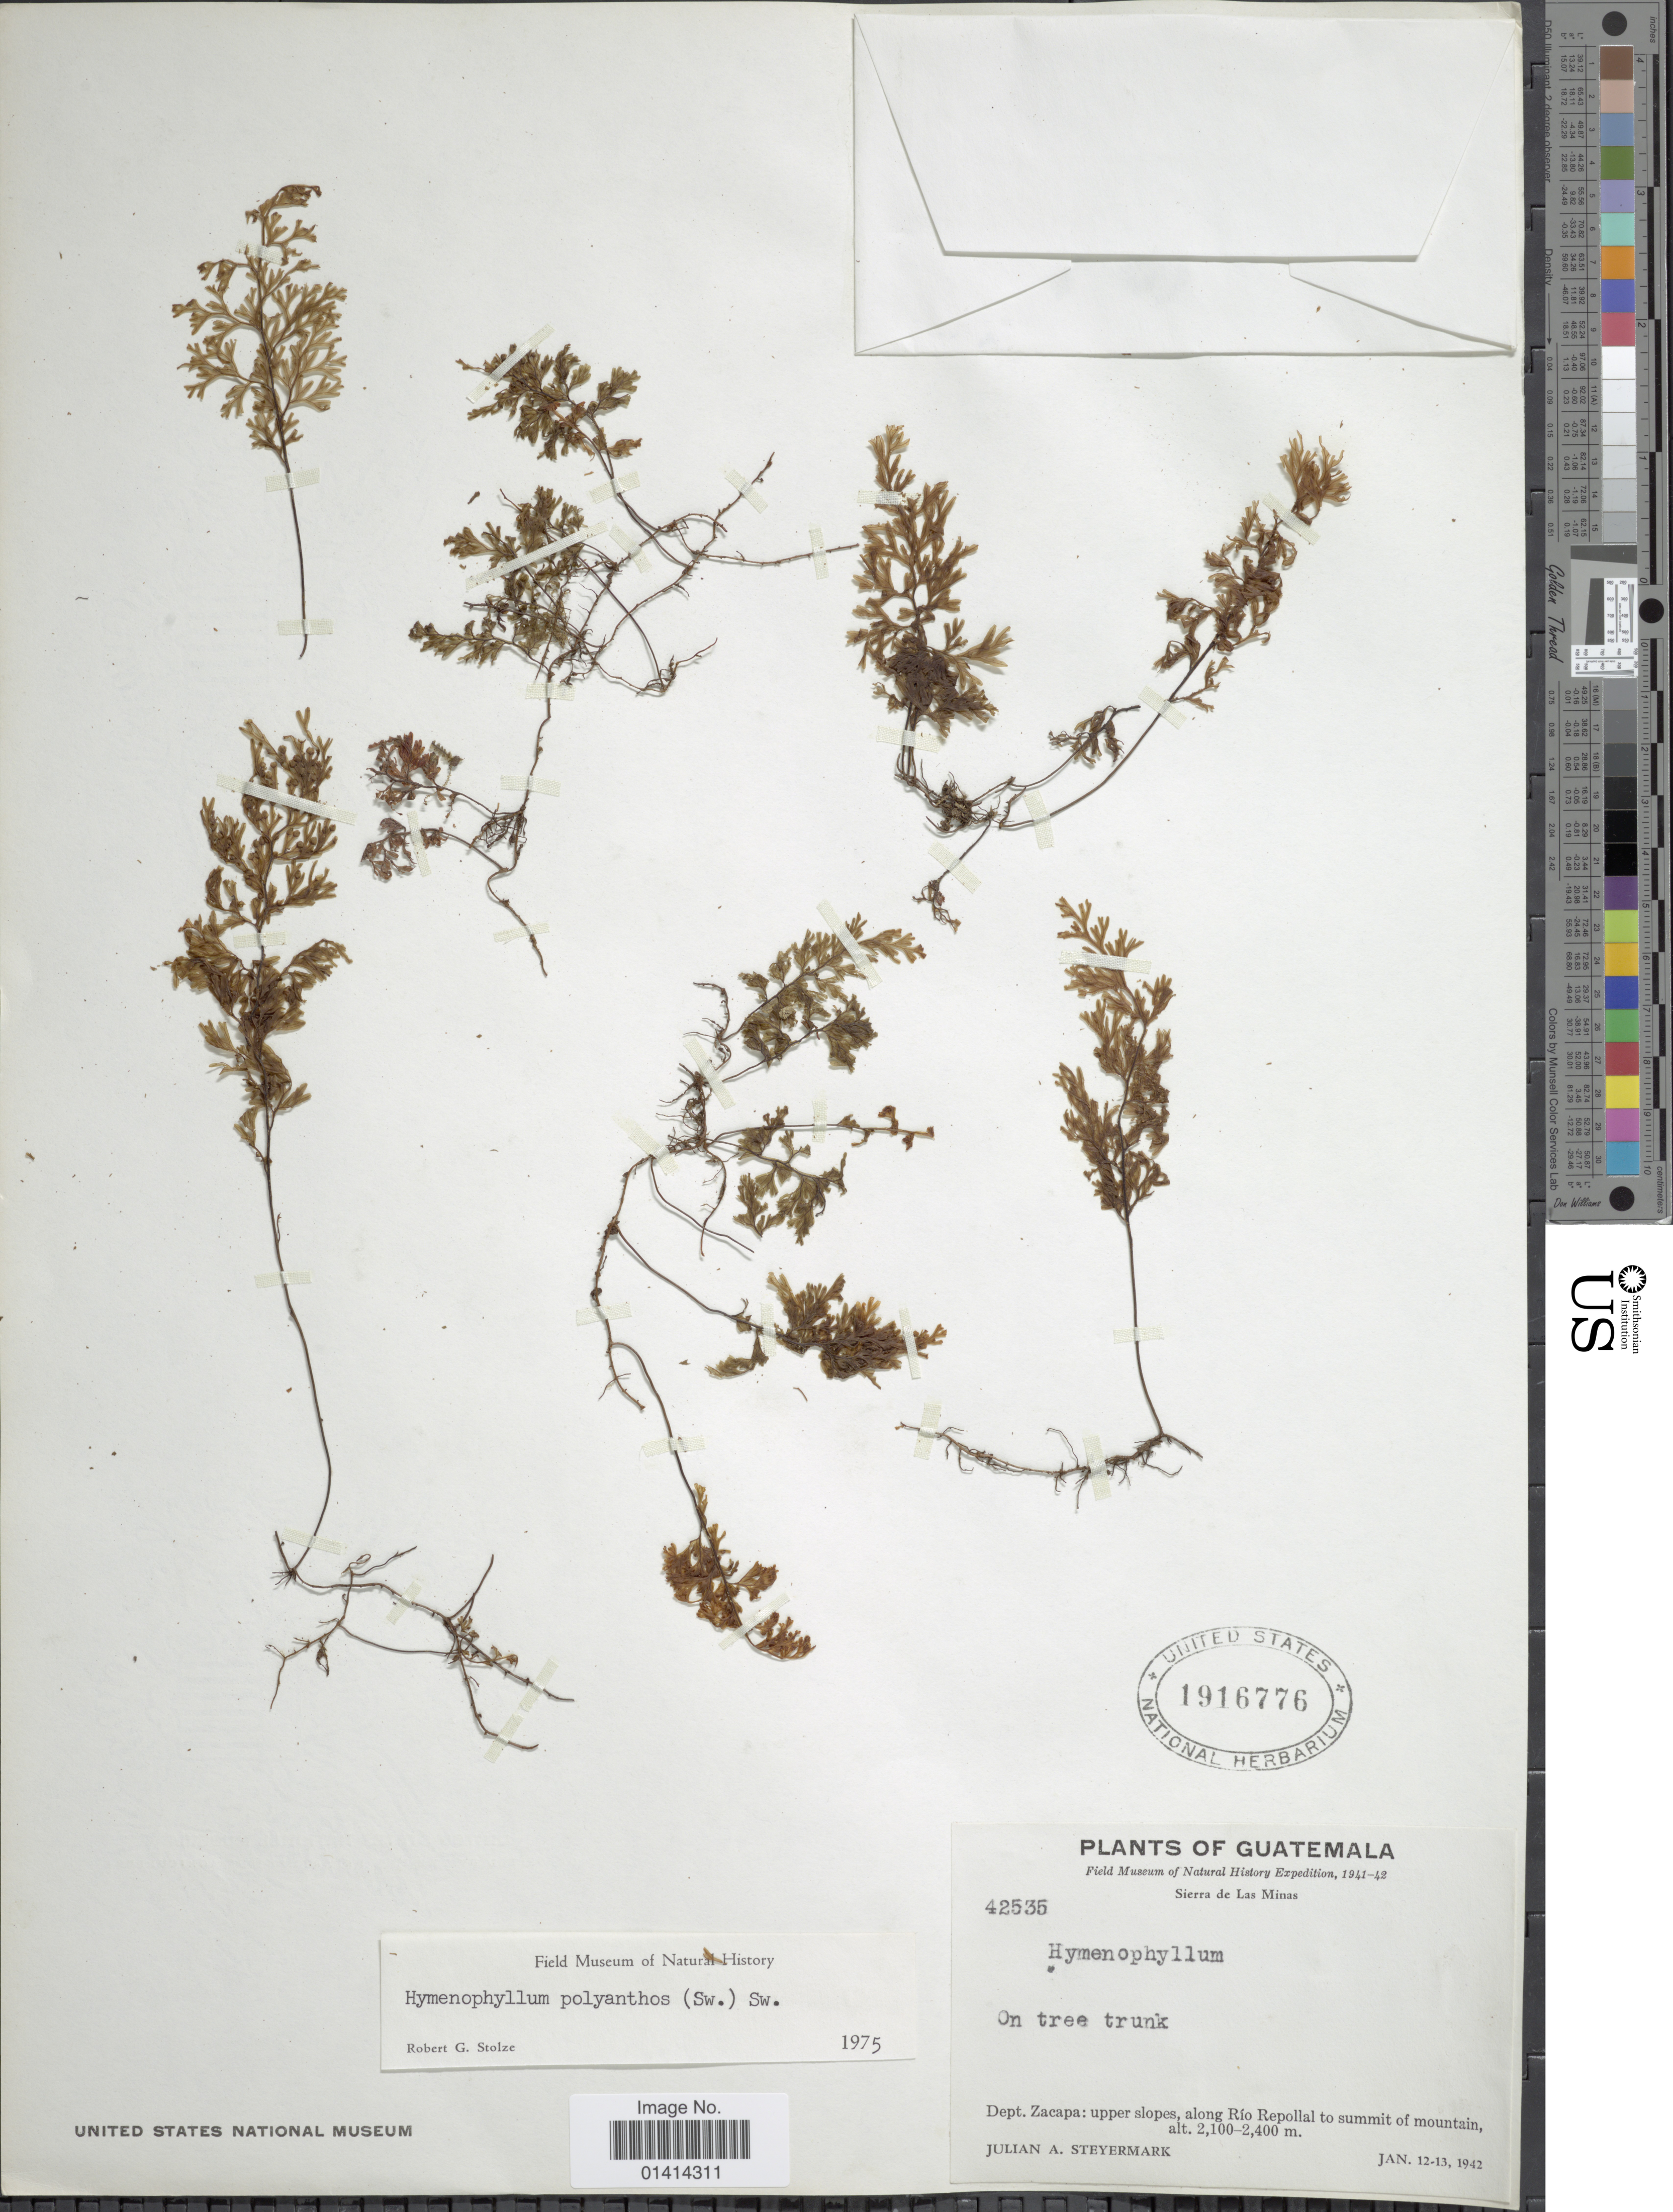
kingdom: Plantae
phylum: Tracheophyta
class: Polypodiopsida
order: Hymenophyllales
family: Hymenophyllaceae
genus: Hymenophyllum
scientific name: Hymenophyllum polyanthos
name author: (Sw.) Sw.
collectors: J. Steyermark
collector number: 42535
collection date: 1942-01-12/1942-01-13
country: Guatemala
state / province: Zacapa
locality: Dept. Zacapa: upper slopes, along Río Repollal to summit of mountain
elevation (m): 2100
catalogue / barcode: US 1916776